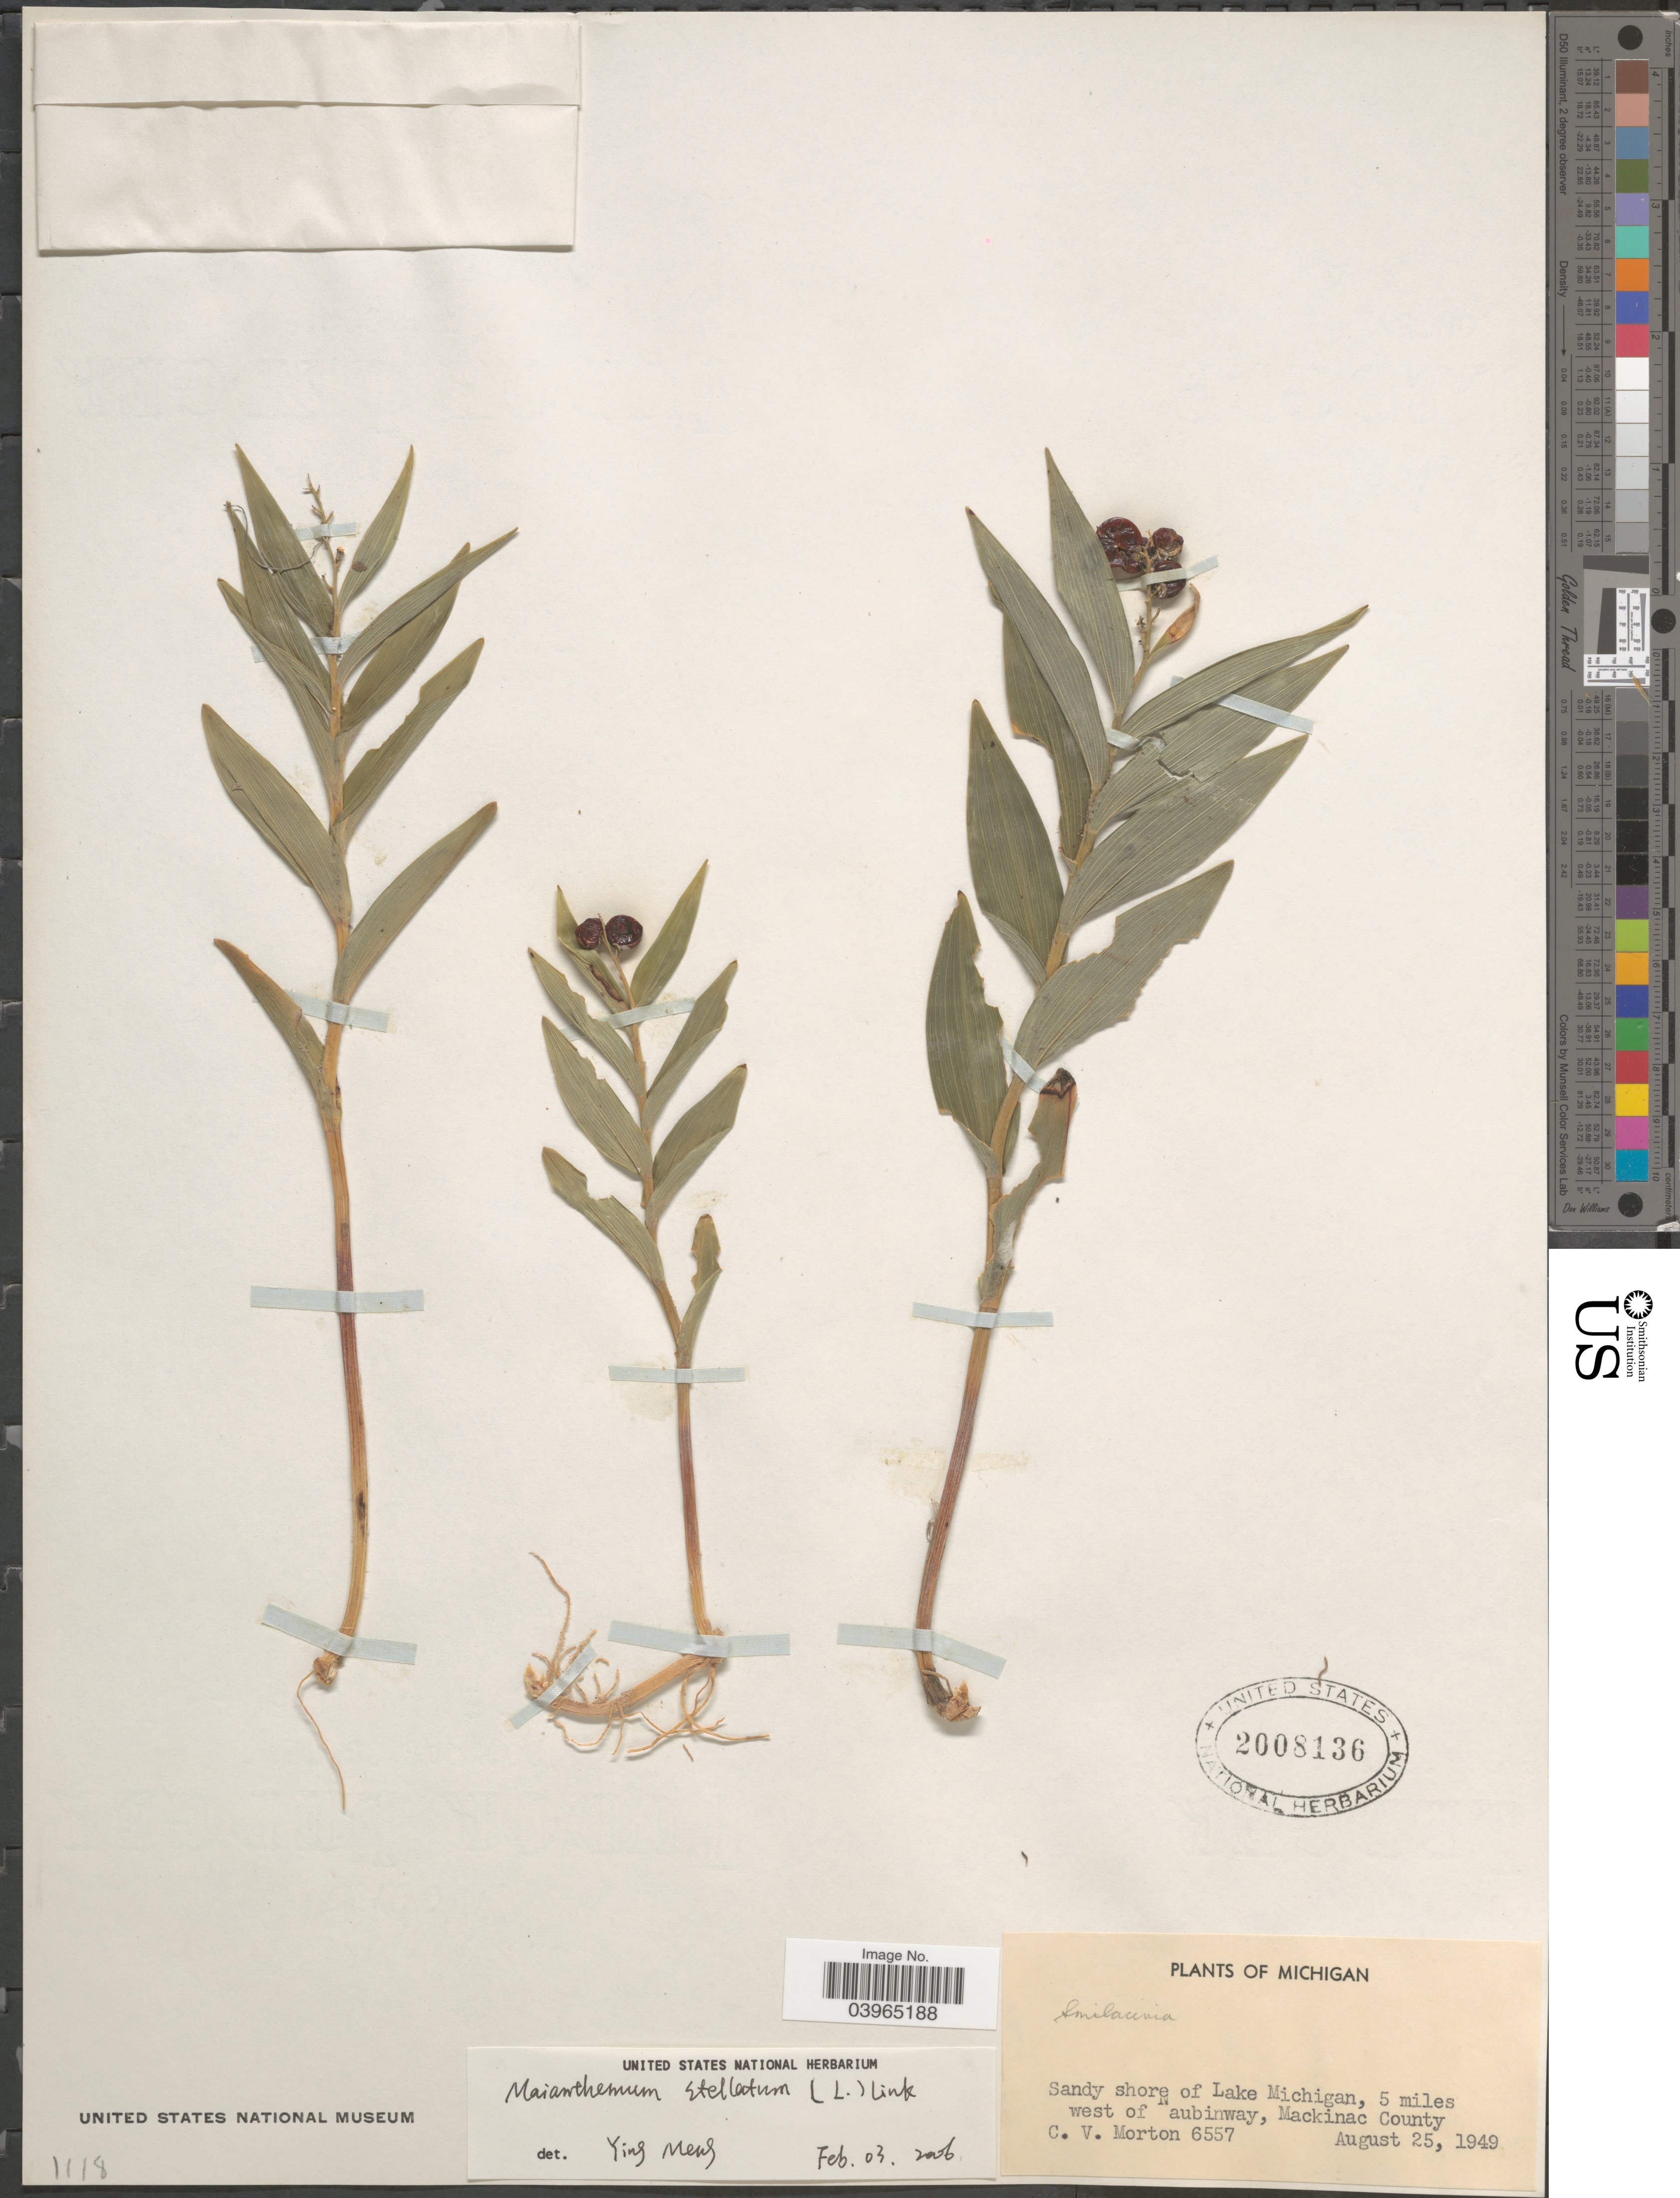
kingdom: Plantae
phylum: Tracheophyta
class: Liliopsida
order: Asparagales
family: Asparagaceae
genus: Maianthemum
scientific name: Maianthemum stellatum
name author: (L.) Link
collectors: C. V. Morton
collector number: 6557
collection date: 1949-08-25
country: United States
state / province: Michigan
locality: Sandy shore of Lake Michigan, 5 miles west of Naubinway, Mackinac County.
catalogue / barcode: US 2008136